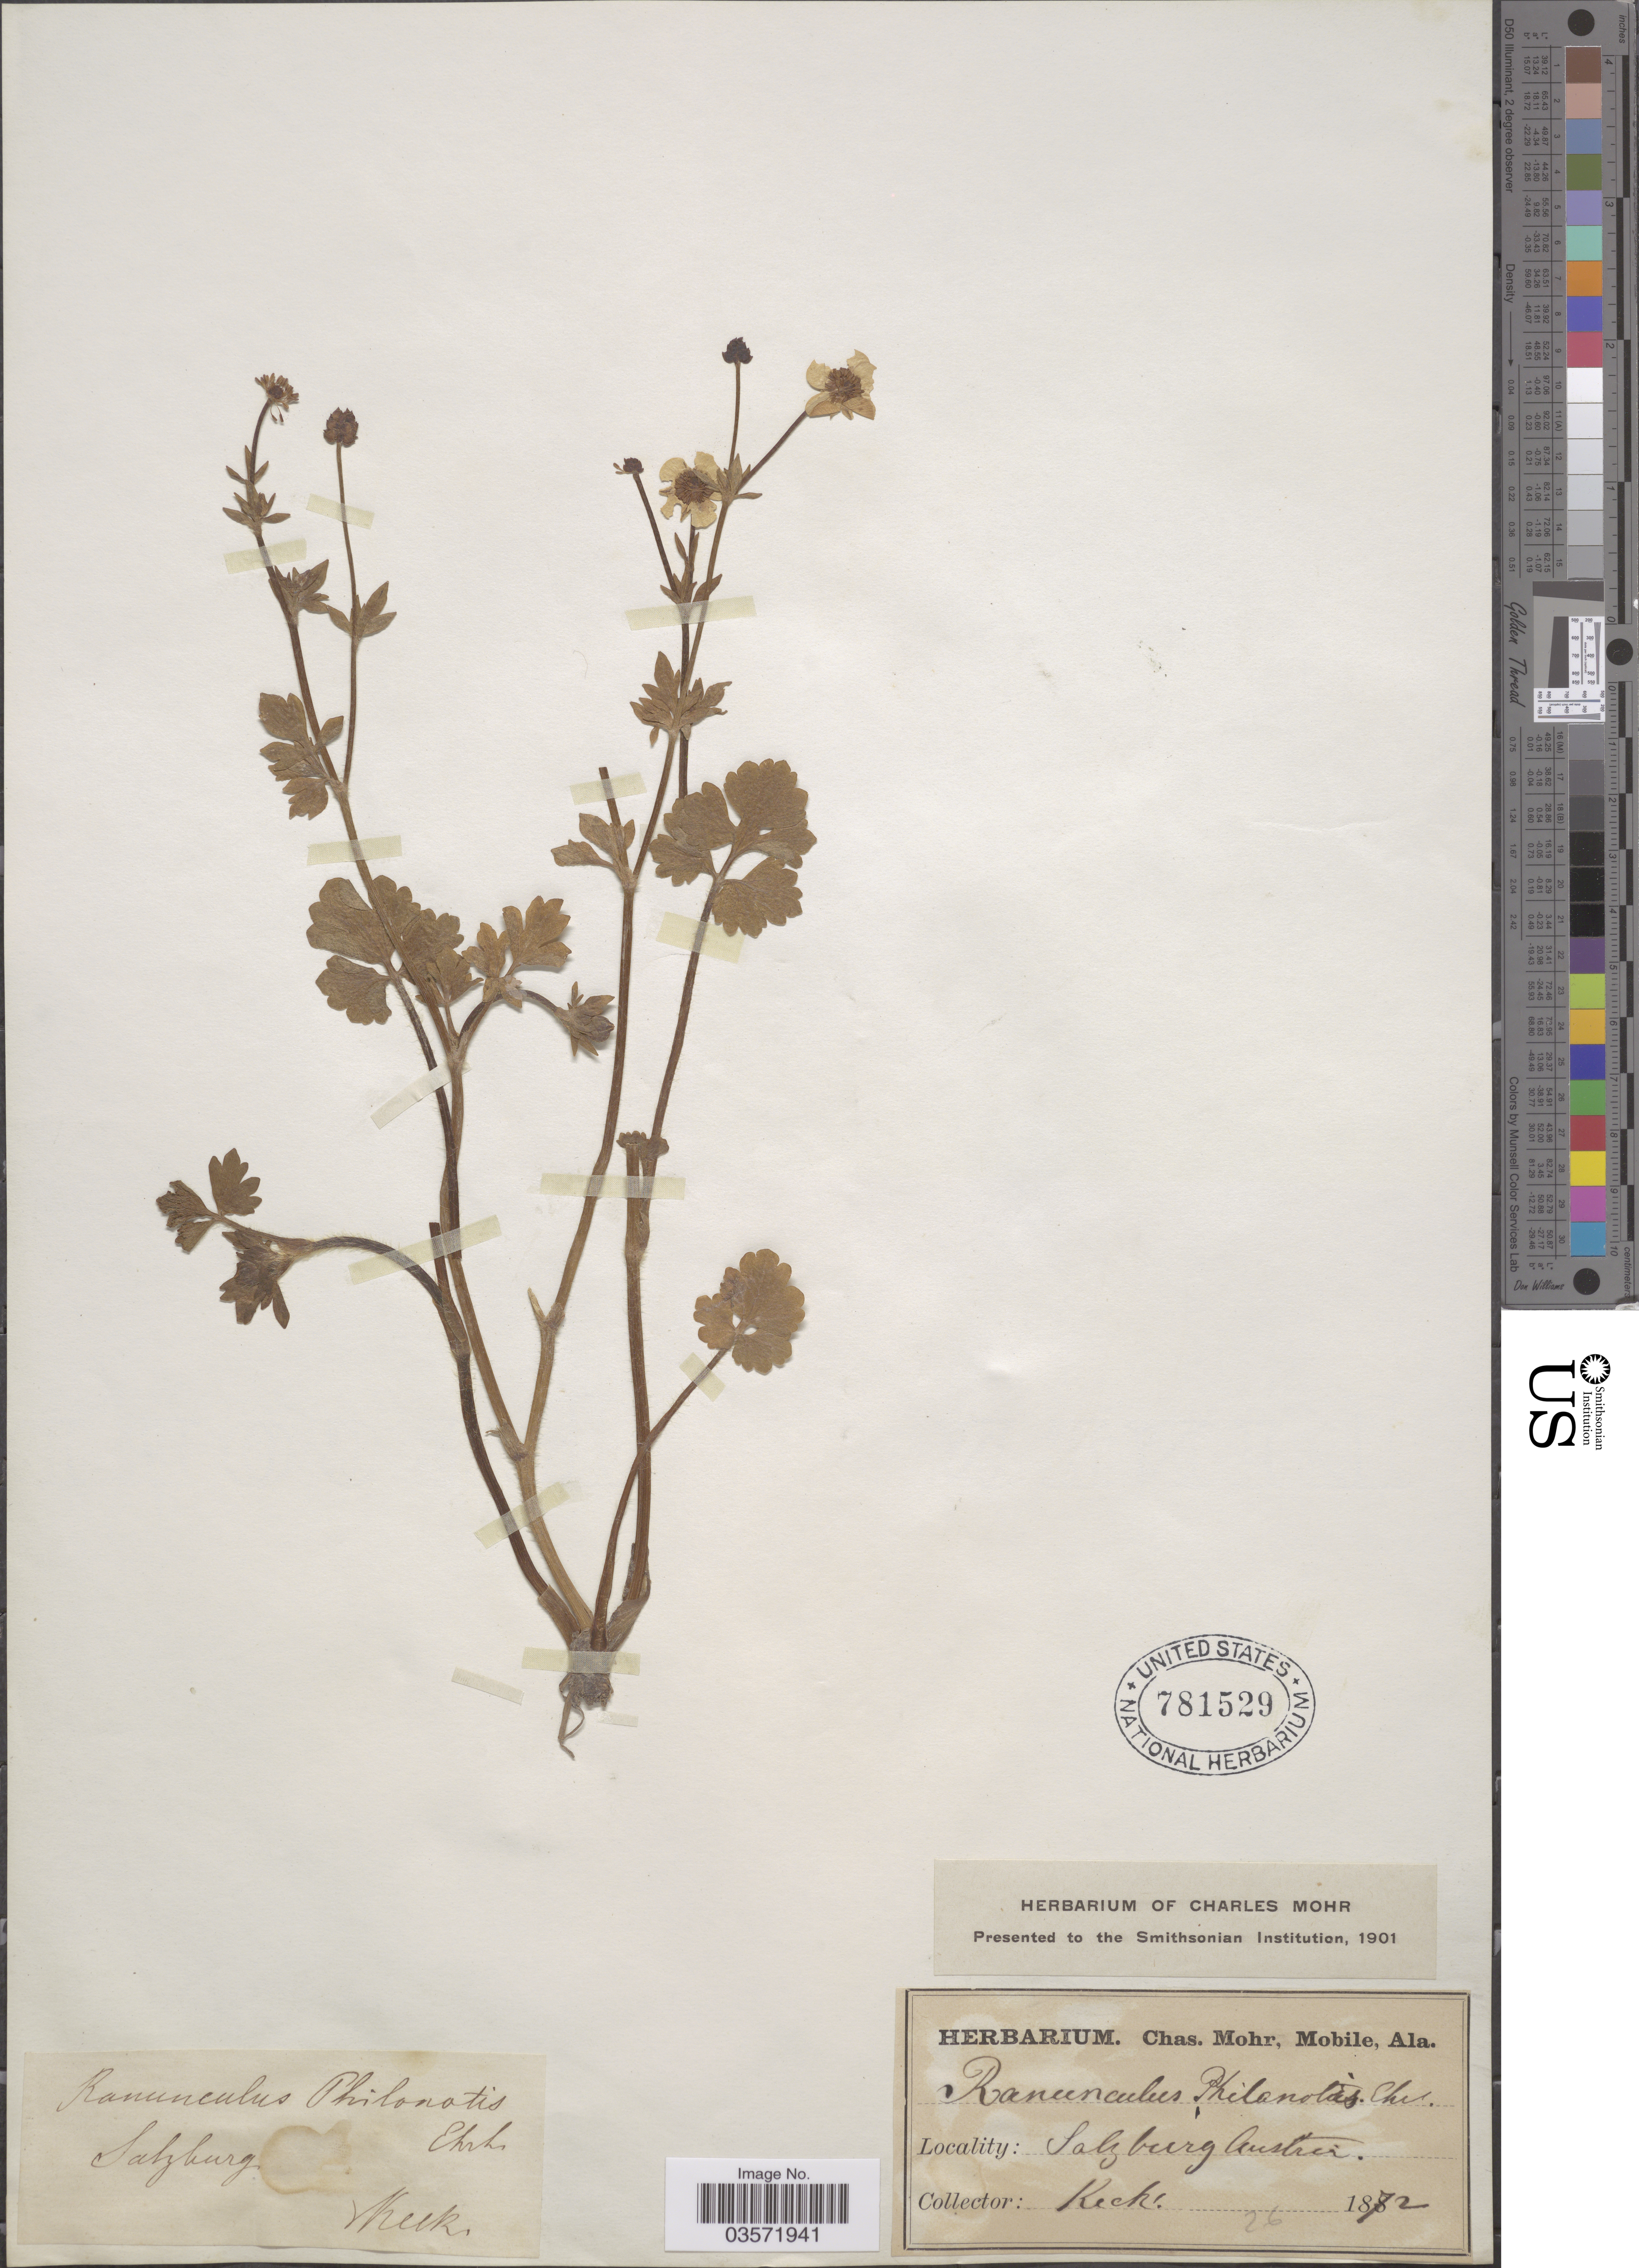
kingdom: Plantae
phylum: Tracheophyta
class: Magnoliopsida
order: Ranunculales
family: Ranunculaceae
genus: Ranunculus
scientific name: Ranunculus philonotis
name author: Ehrh.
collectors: -- Keck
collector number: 26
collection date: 1872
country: Austria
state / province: Salzburg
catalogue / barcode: US 781529